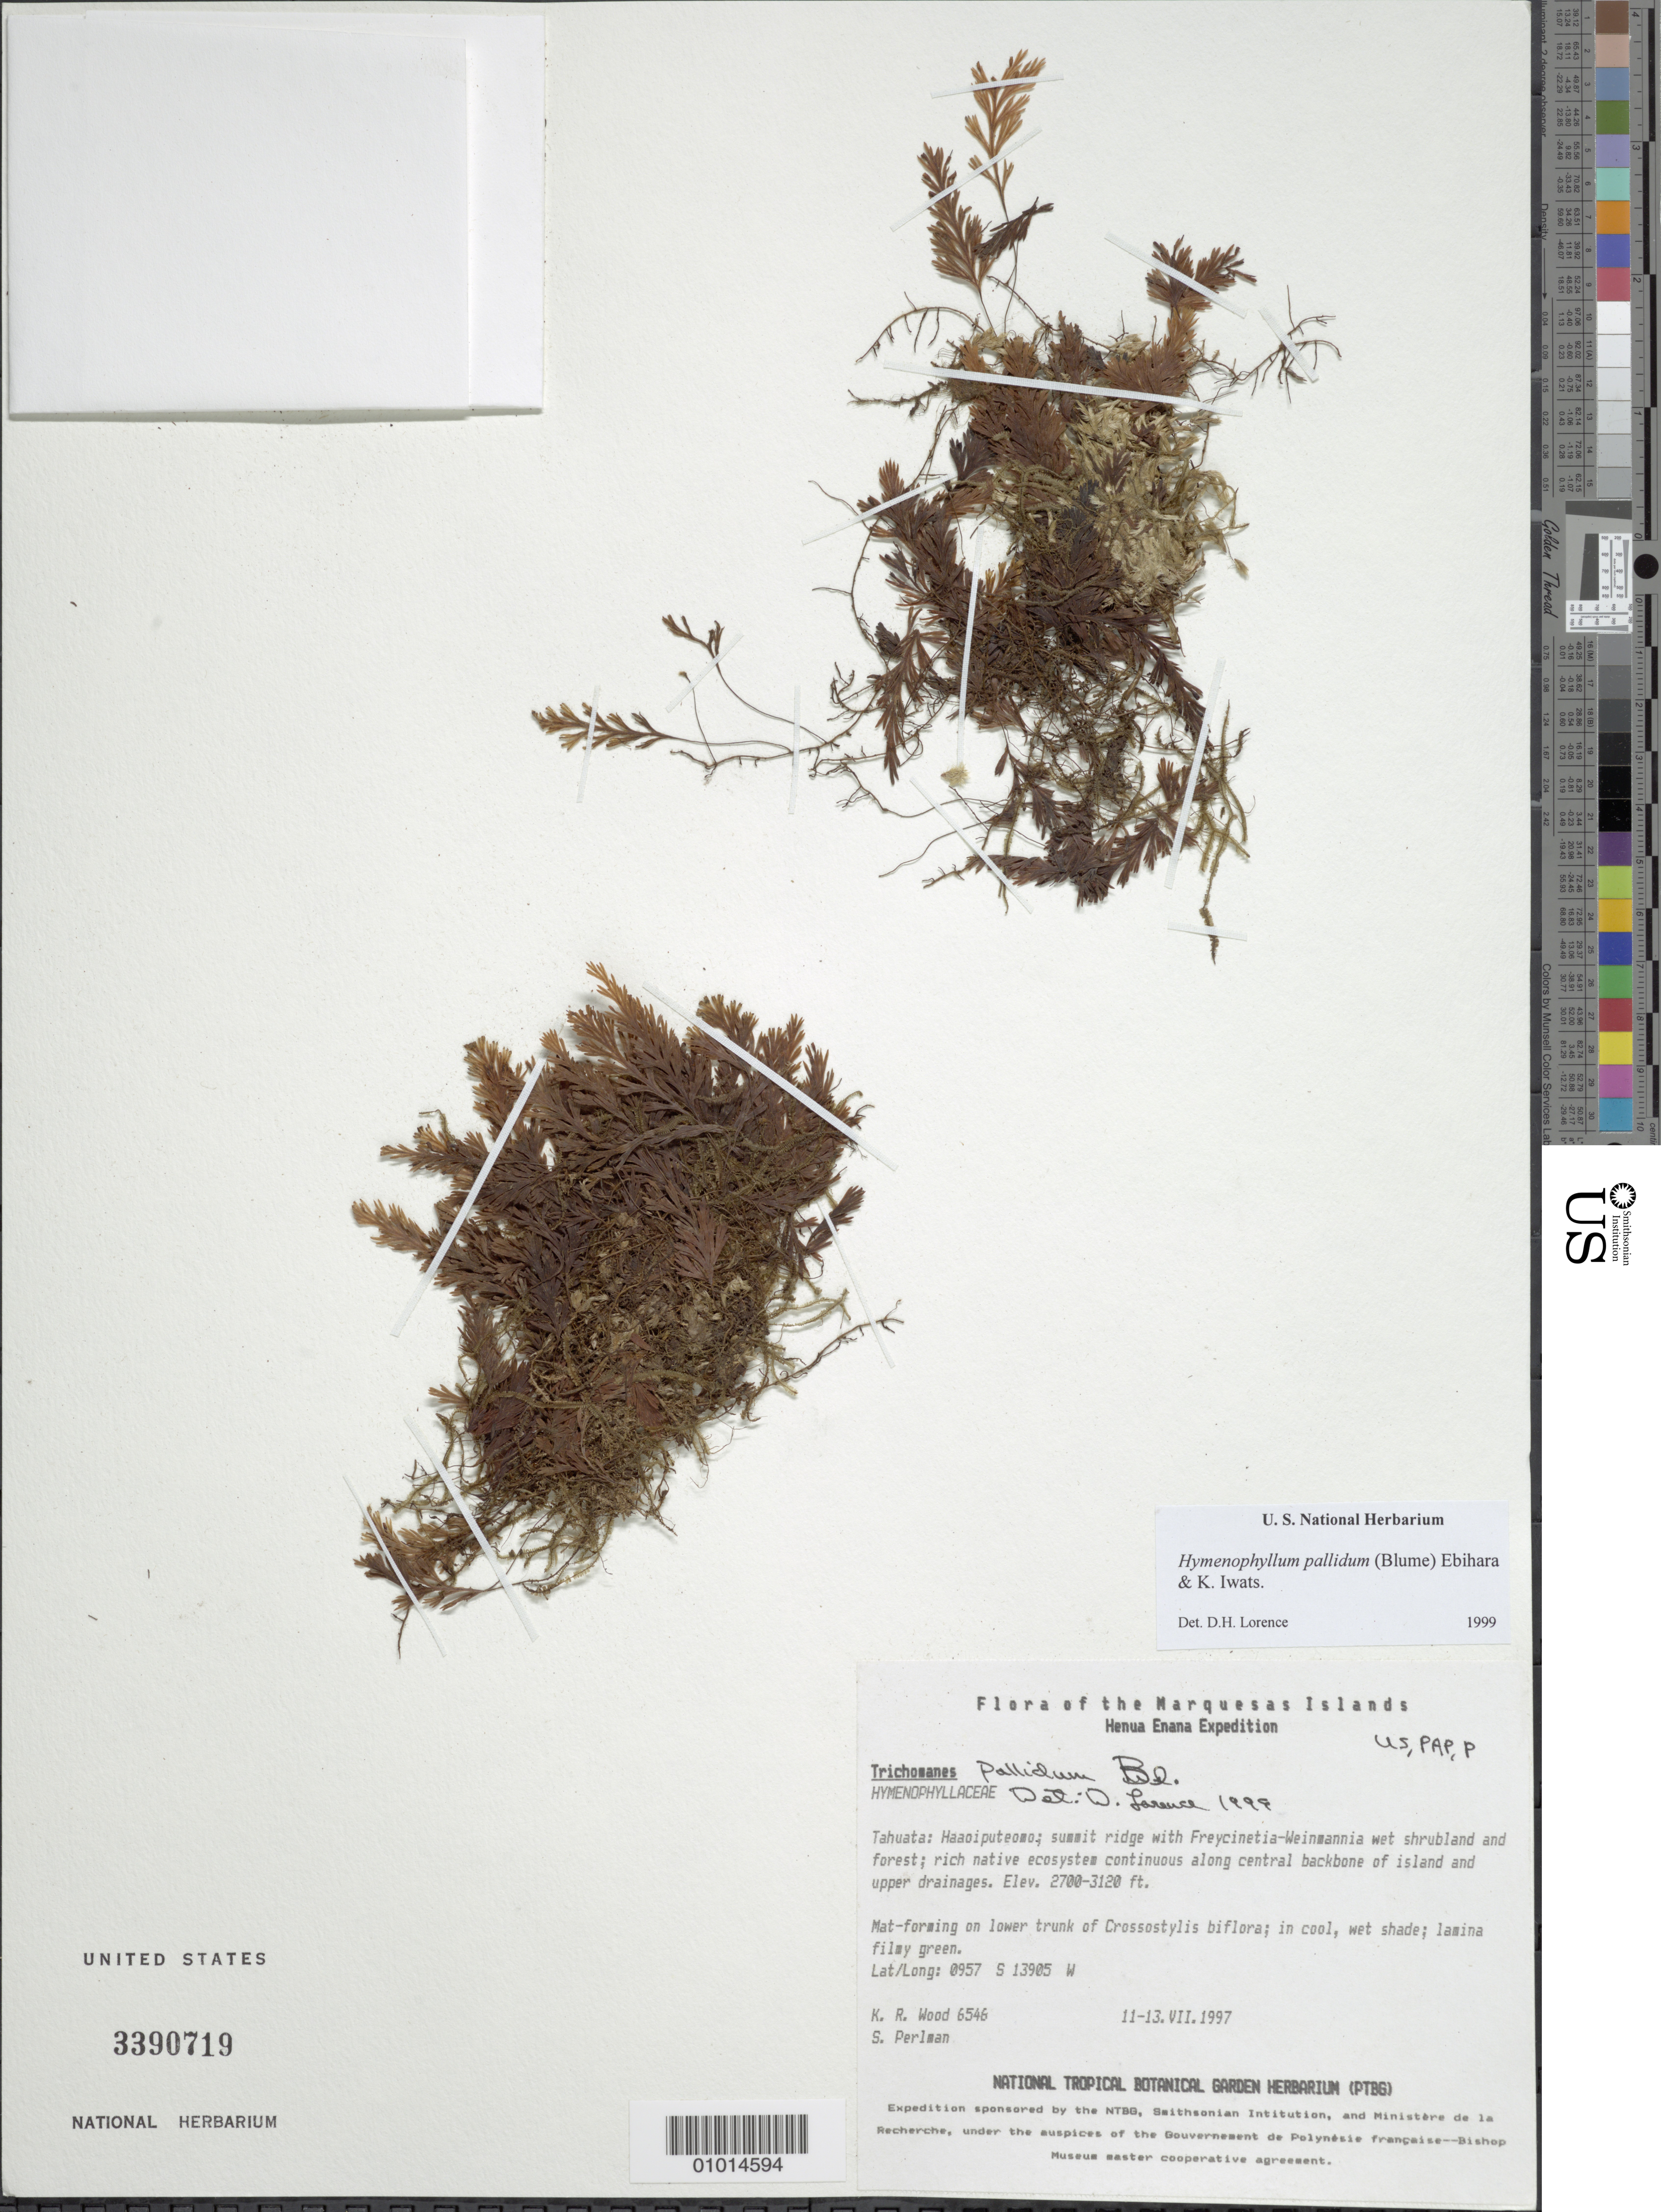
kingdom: Plantae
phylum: Tracheophyta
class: Polypodiopsida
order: Hymenophyllales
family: Hymenophyllaceae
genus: Hymenophyllum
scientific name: Hymenophyllum pallidum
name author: (Blume) Ebihara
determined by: Lorence, David H., (PTBG), National Tropical Botanical Garden (UNITED STATES)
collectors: K. R. Wood & S. P. Perlman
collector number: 6546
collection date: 1997-07-11/1997-07-13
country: French Polynesia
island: Tahuata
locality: Haaoiputeomo, summit ridge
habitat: In Freycinetia-Weinmannia wet shrub and forest; rich native ecosystem, continuous along central backbone of island and upper drainages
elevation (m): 823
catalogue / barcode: US 3390719